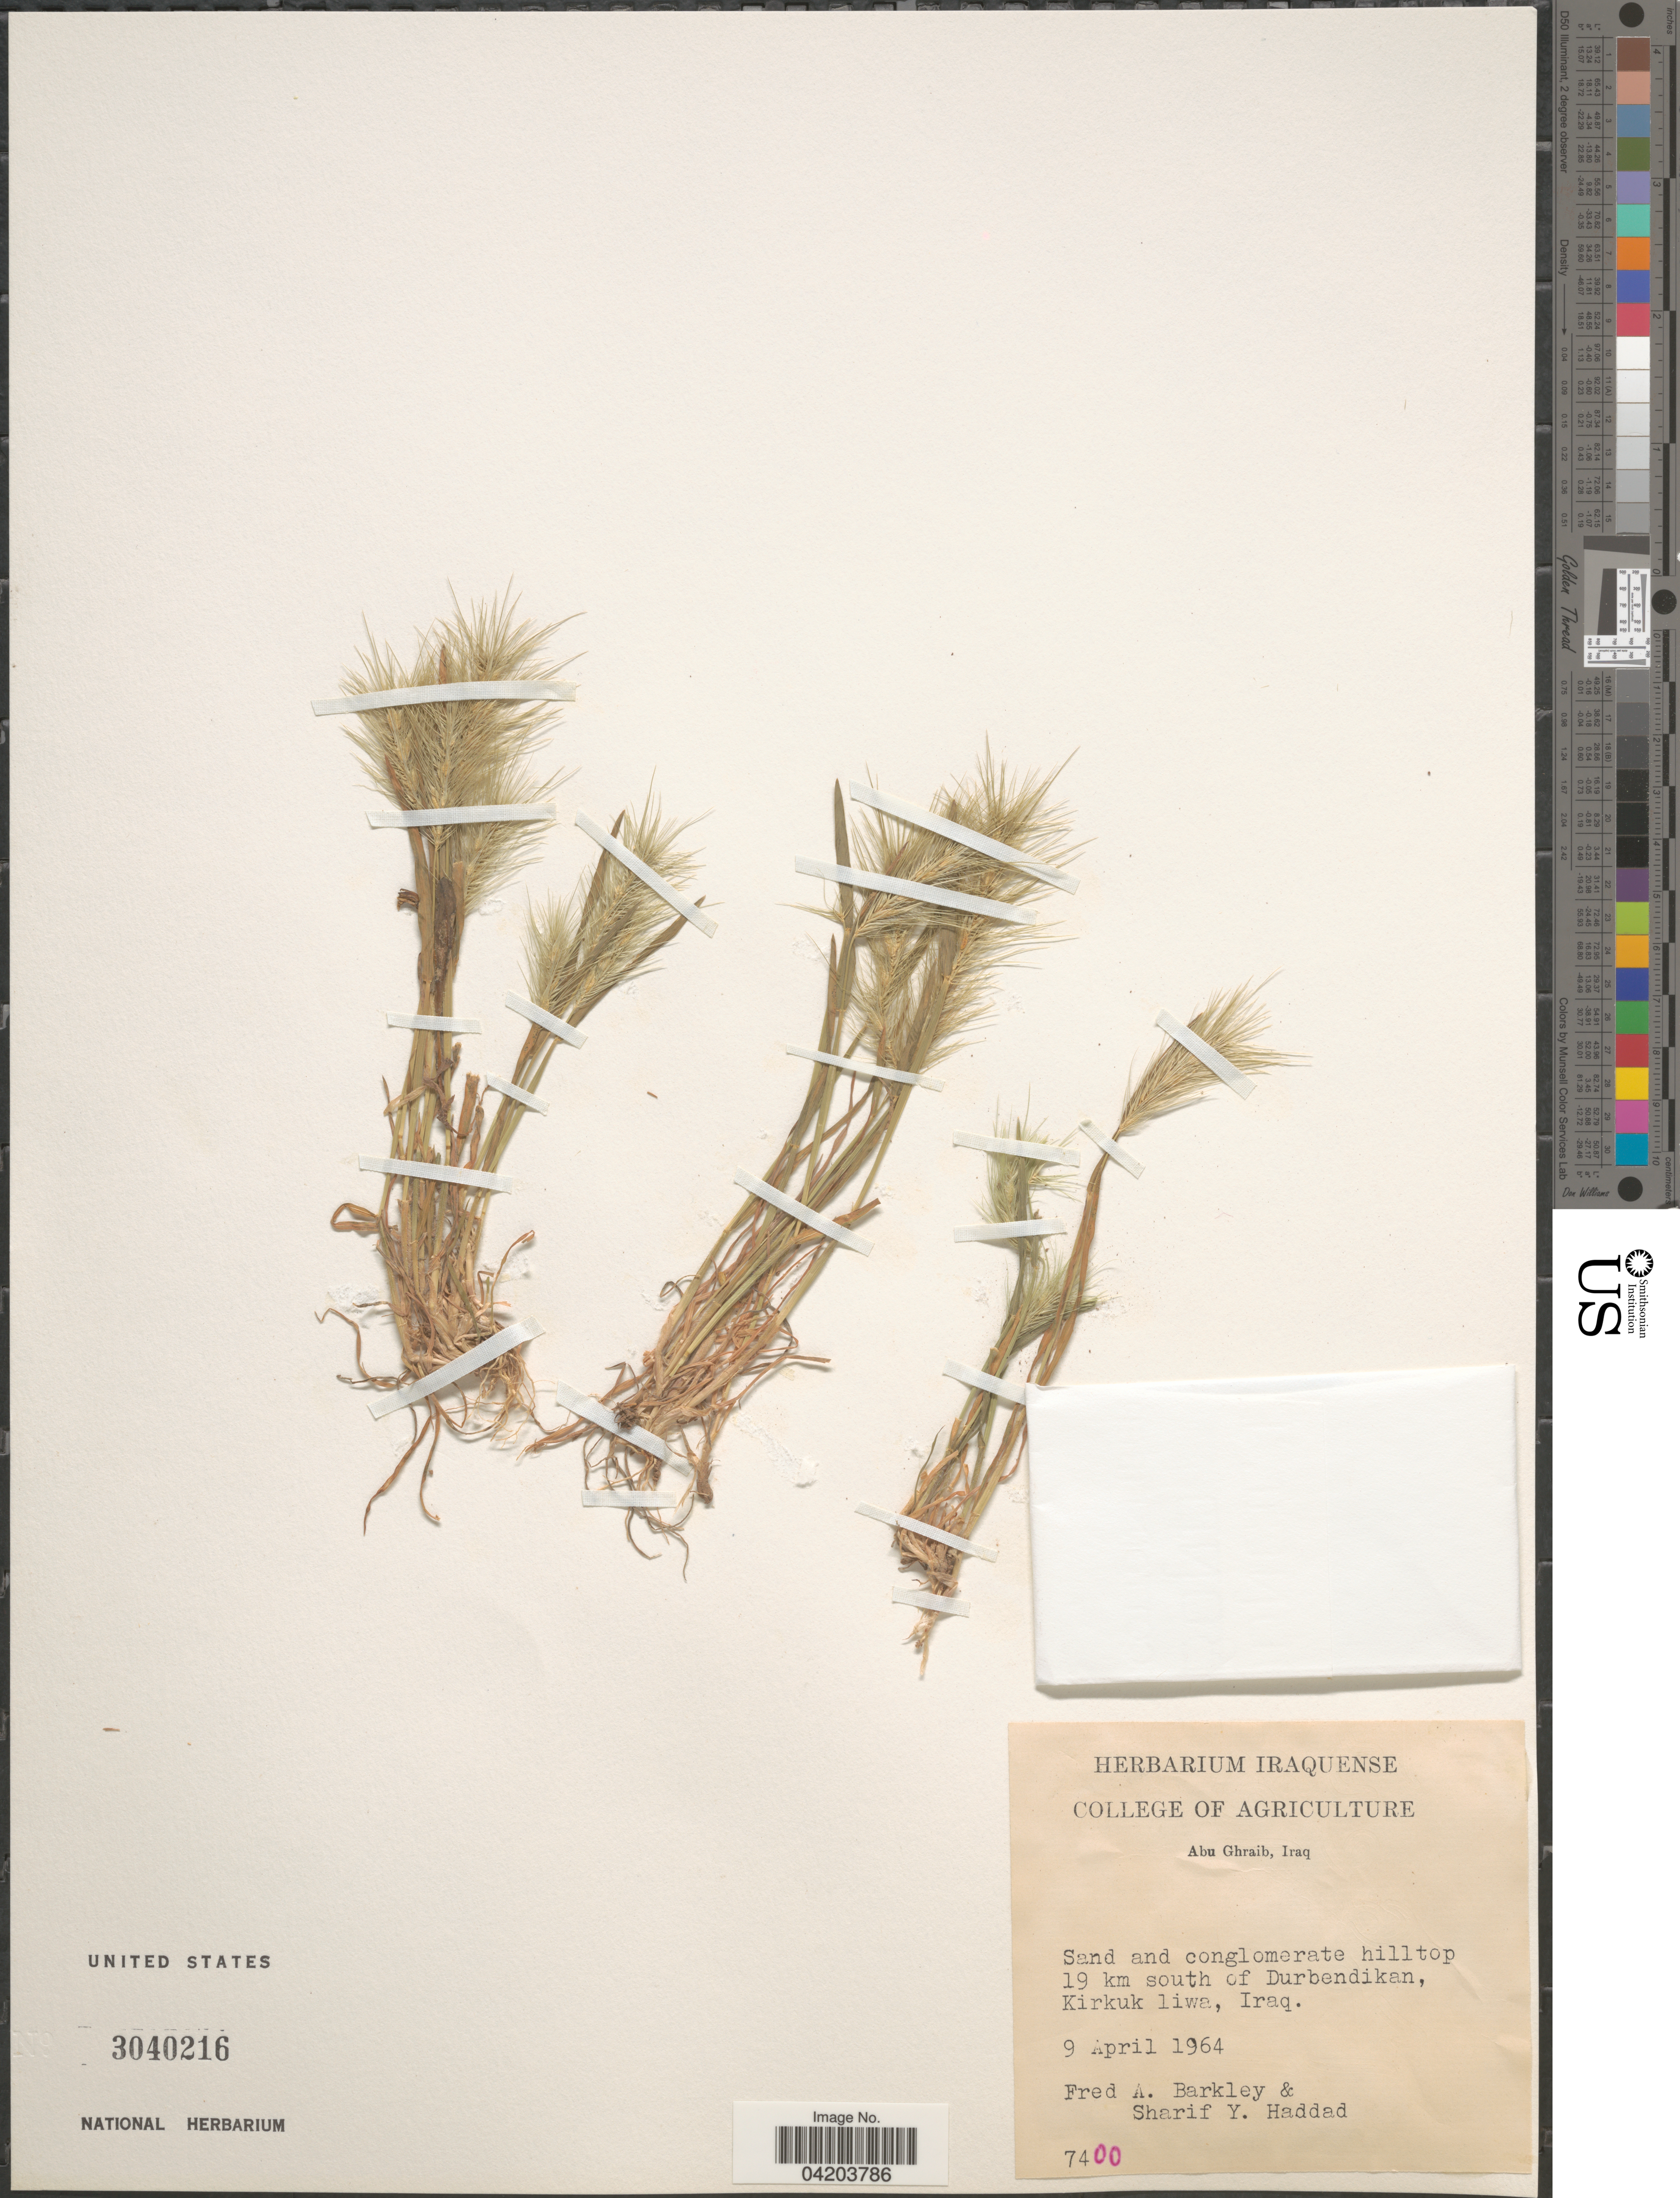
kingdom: Plantae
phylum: Tracheophyta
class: Liliopsida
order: Poales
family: Poaceae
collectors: F. A. Barkley & S. Haddad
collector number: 7400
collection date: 1964-04-09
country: Iraq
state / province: Kirkūk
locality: Abu Ghraib. 19 km south of Durbendikan, Kirkuk liwa.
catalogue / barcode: US 3040216